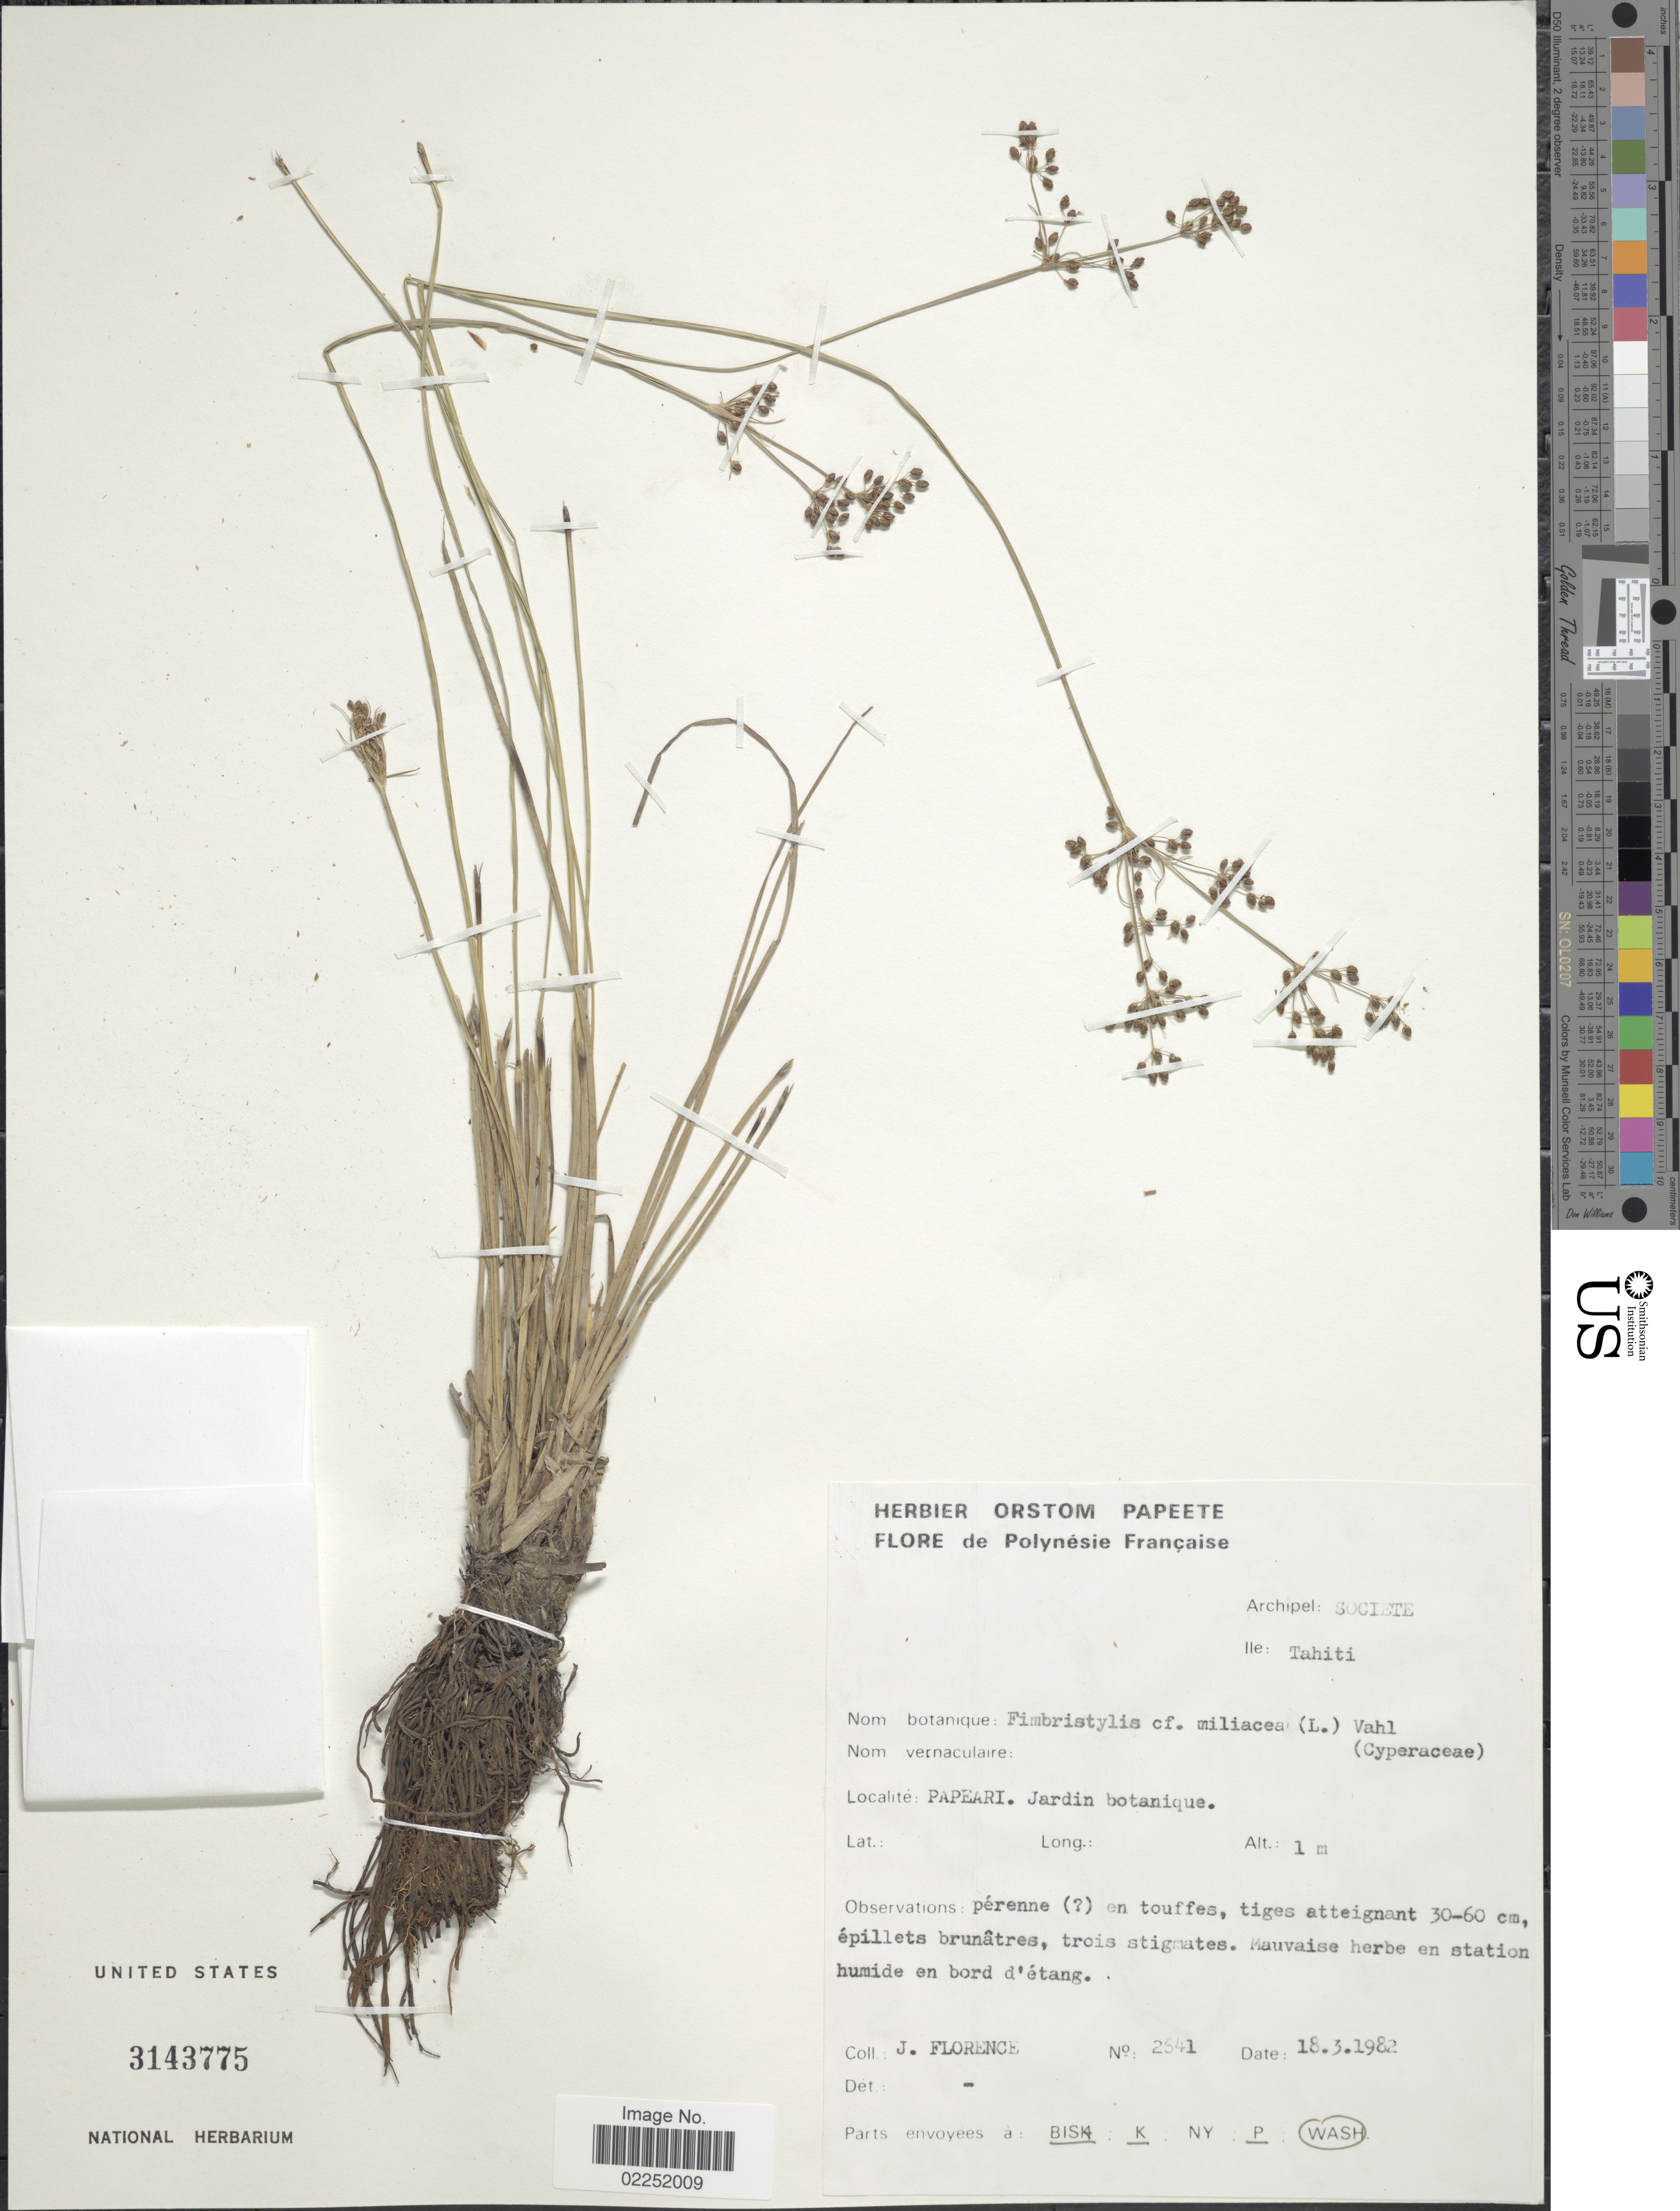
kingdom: Plantae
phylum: Tracheophyta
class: Liliopsida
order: Poales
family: Cyperaceae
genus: Fimbristylis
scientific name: Fimbristylis littoralis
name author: Gaudich.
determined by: Strong, M. T., (US), Smithsonian Institution - National Museum of Natural History (UNITED STATES)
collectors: J. Florence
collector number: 2641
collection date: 1982-03-18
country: French Polynesia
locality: Archipel: Societe, Ile: Tahiti, Papeari. Jardin botanique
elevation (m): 1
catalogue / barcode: US 3143775